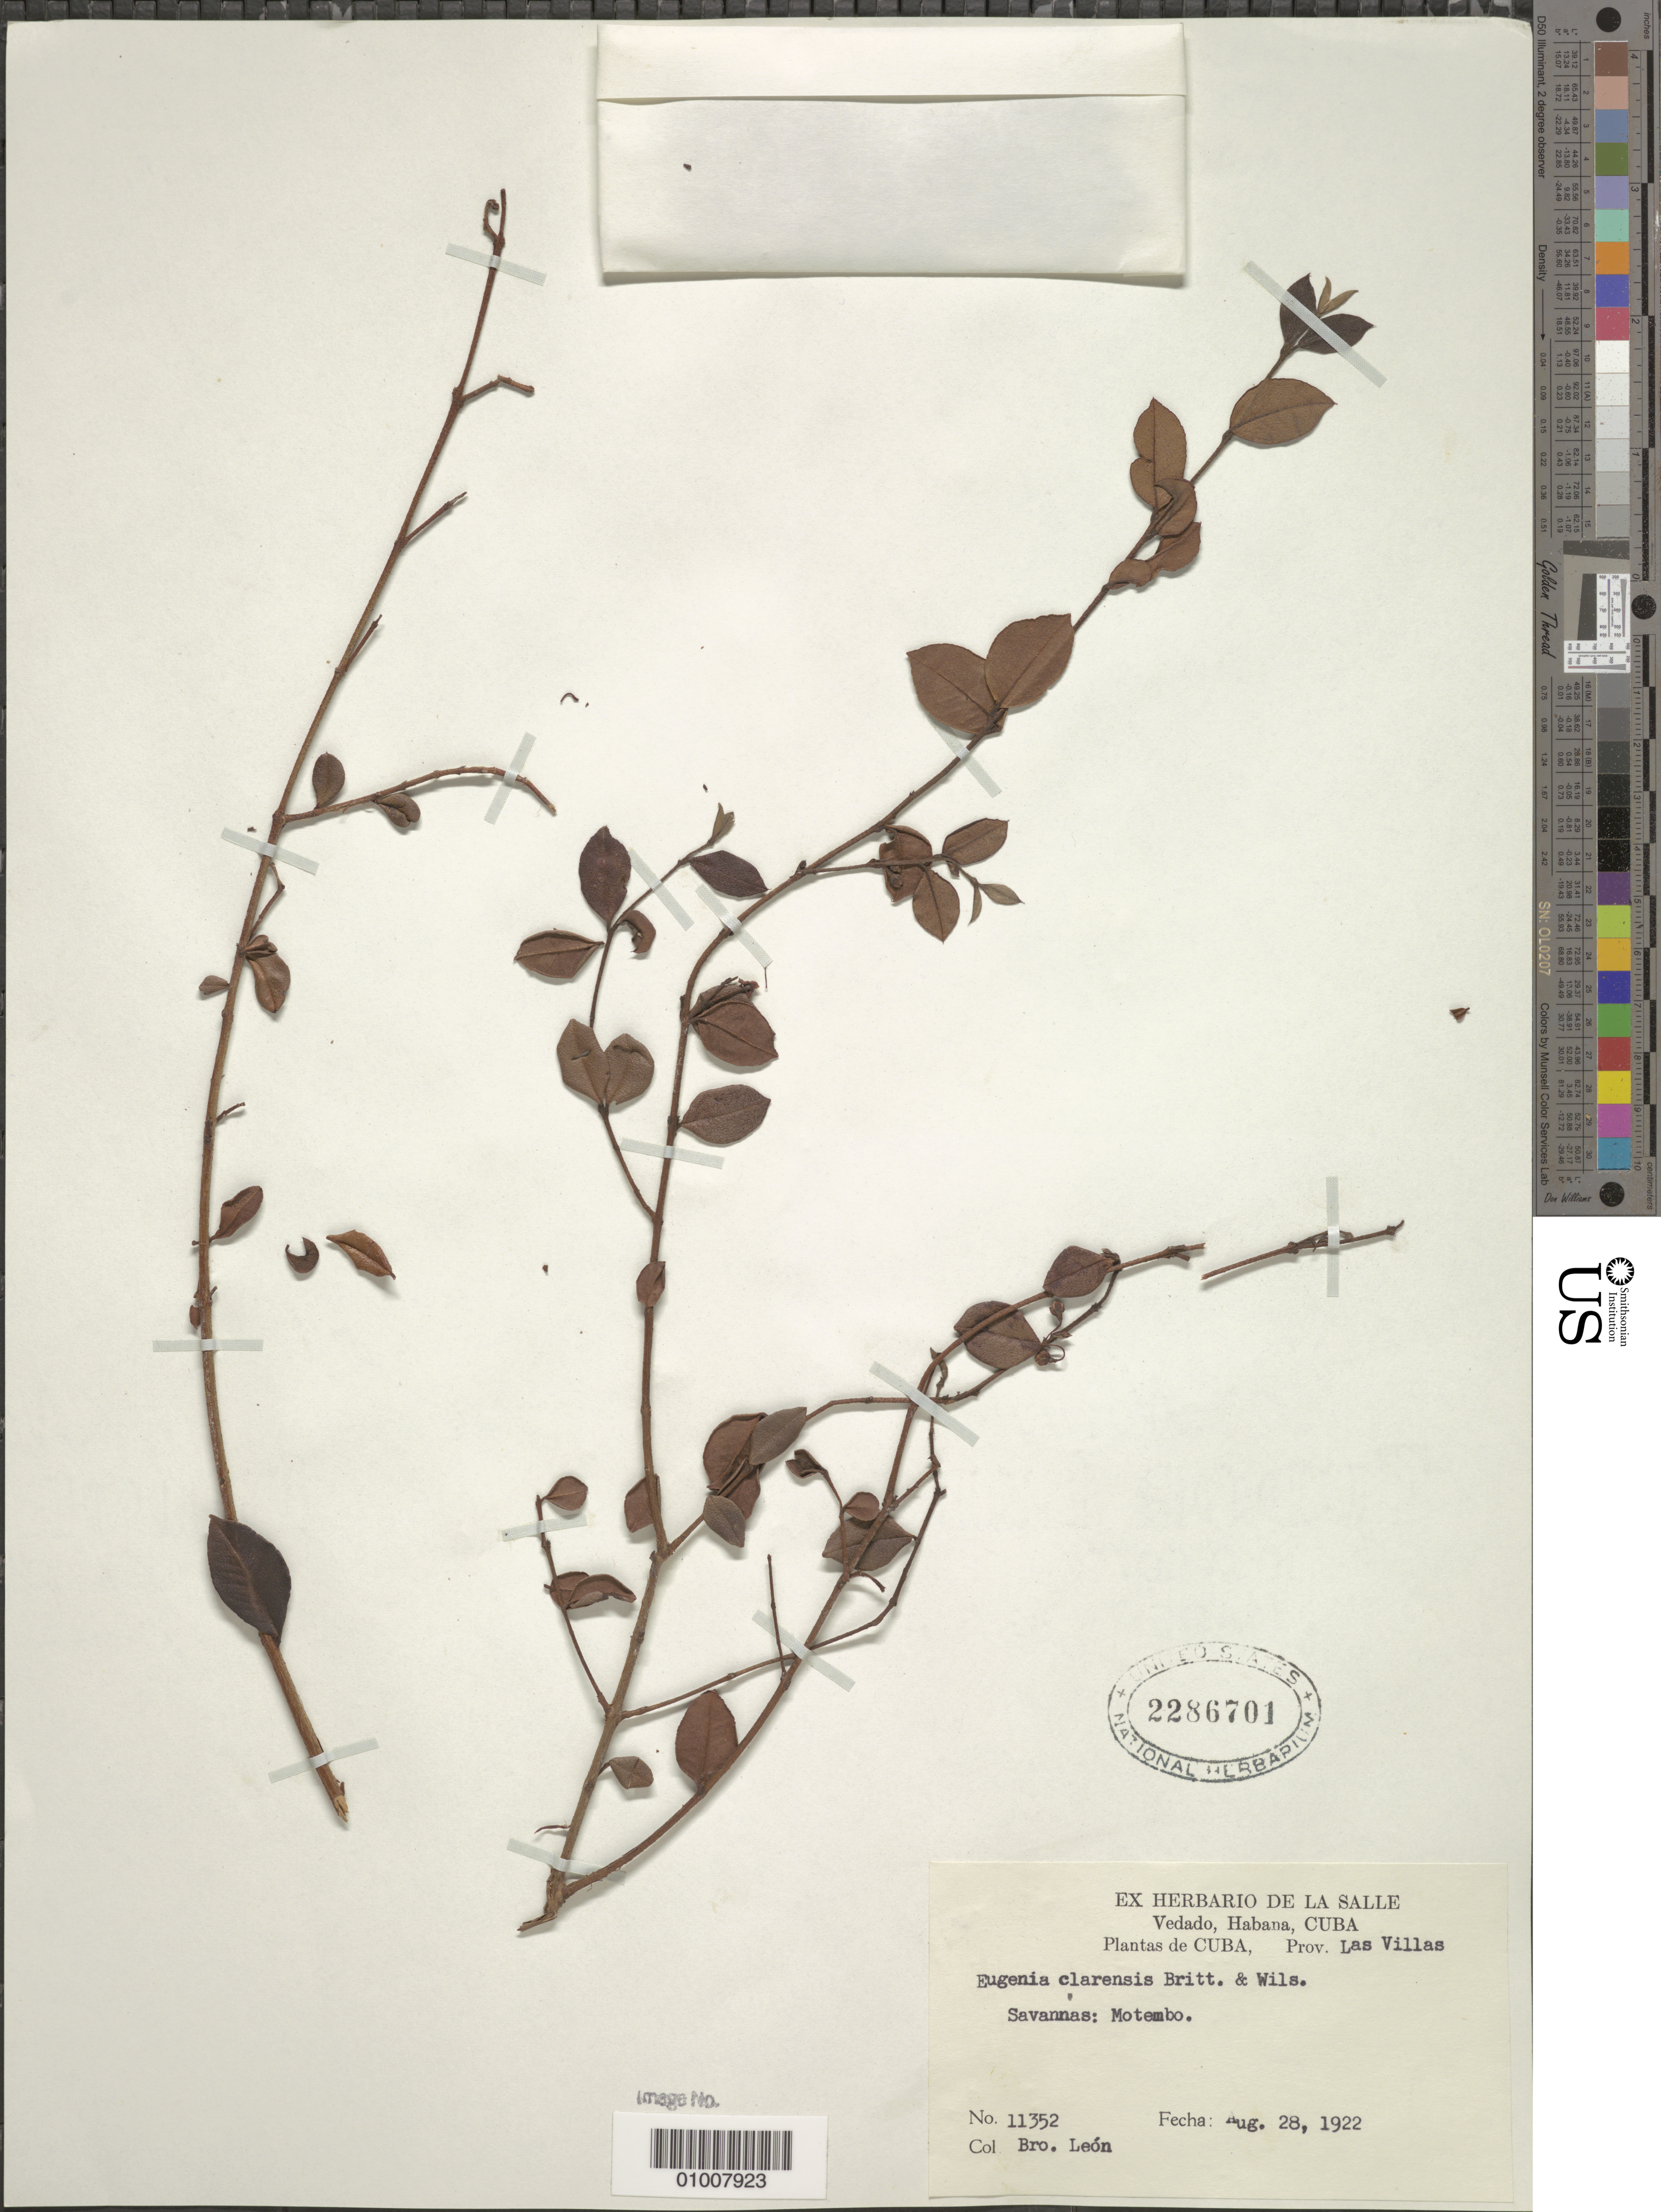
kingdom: Plantae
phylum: Tracheophyta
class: Magnoliopsida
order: Myrtales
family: Myrtaceae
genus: Eugenia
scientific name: Eugenia clarensis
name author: Britton & P. Wilson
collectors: Bro. León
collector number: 11352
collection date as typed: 28 Aug 1922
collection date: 1922-08-28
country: Cuba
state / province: Villa Clara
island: Cuba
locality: Motembo savannas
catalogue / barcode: US 2286701